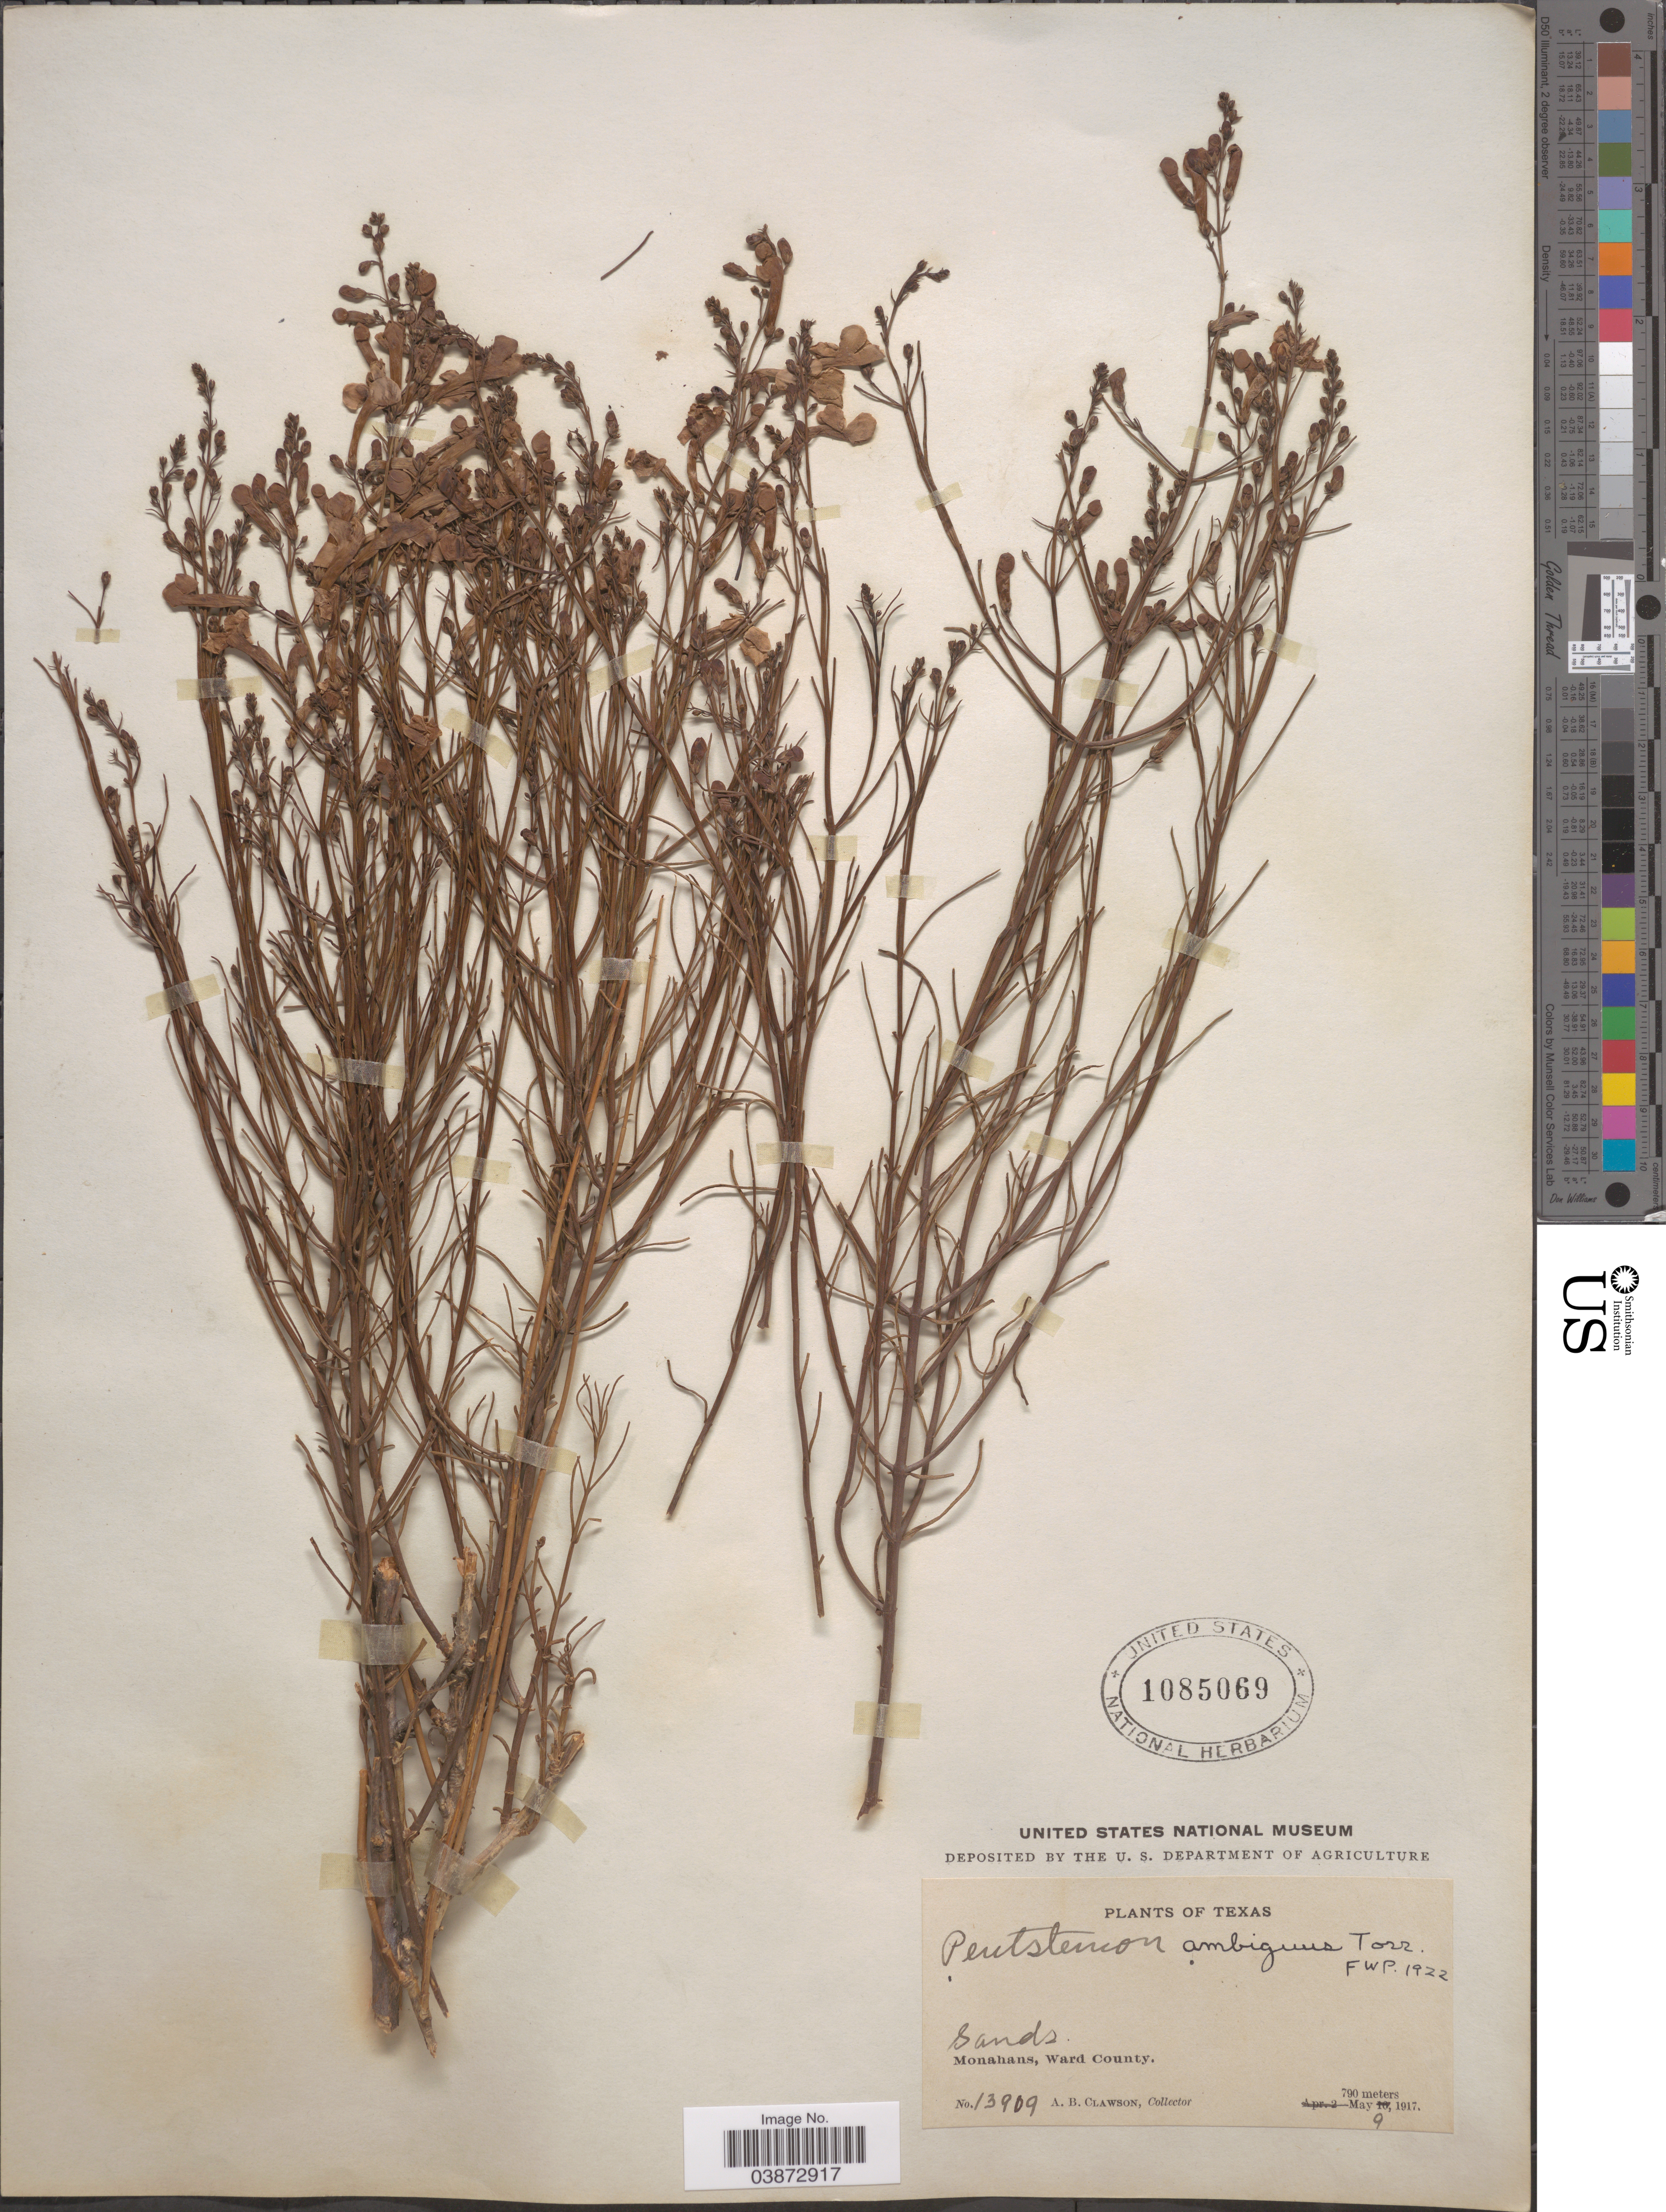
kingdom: Plantae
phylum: Tracheophyta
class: Magnoliopsida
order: Lamiales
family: Plantaginaceae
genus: Penstemon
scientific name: Penstemon ambiguus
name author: Torr.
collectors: A. Clawson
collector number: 13909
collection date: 1917-05-09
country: United States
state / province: Texas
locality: Monahans, Ward County.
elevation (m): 790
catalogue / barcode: US 1085069